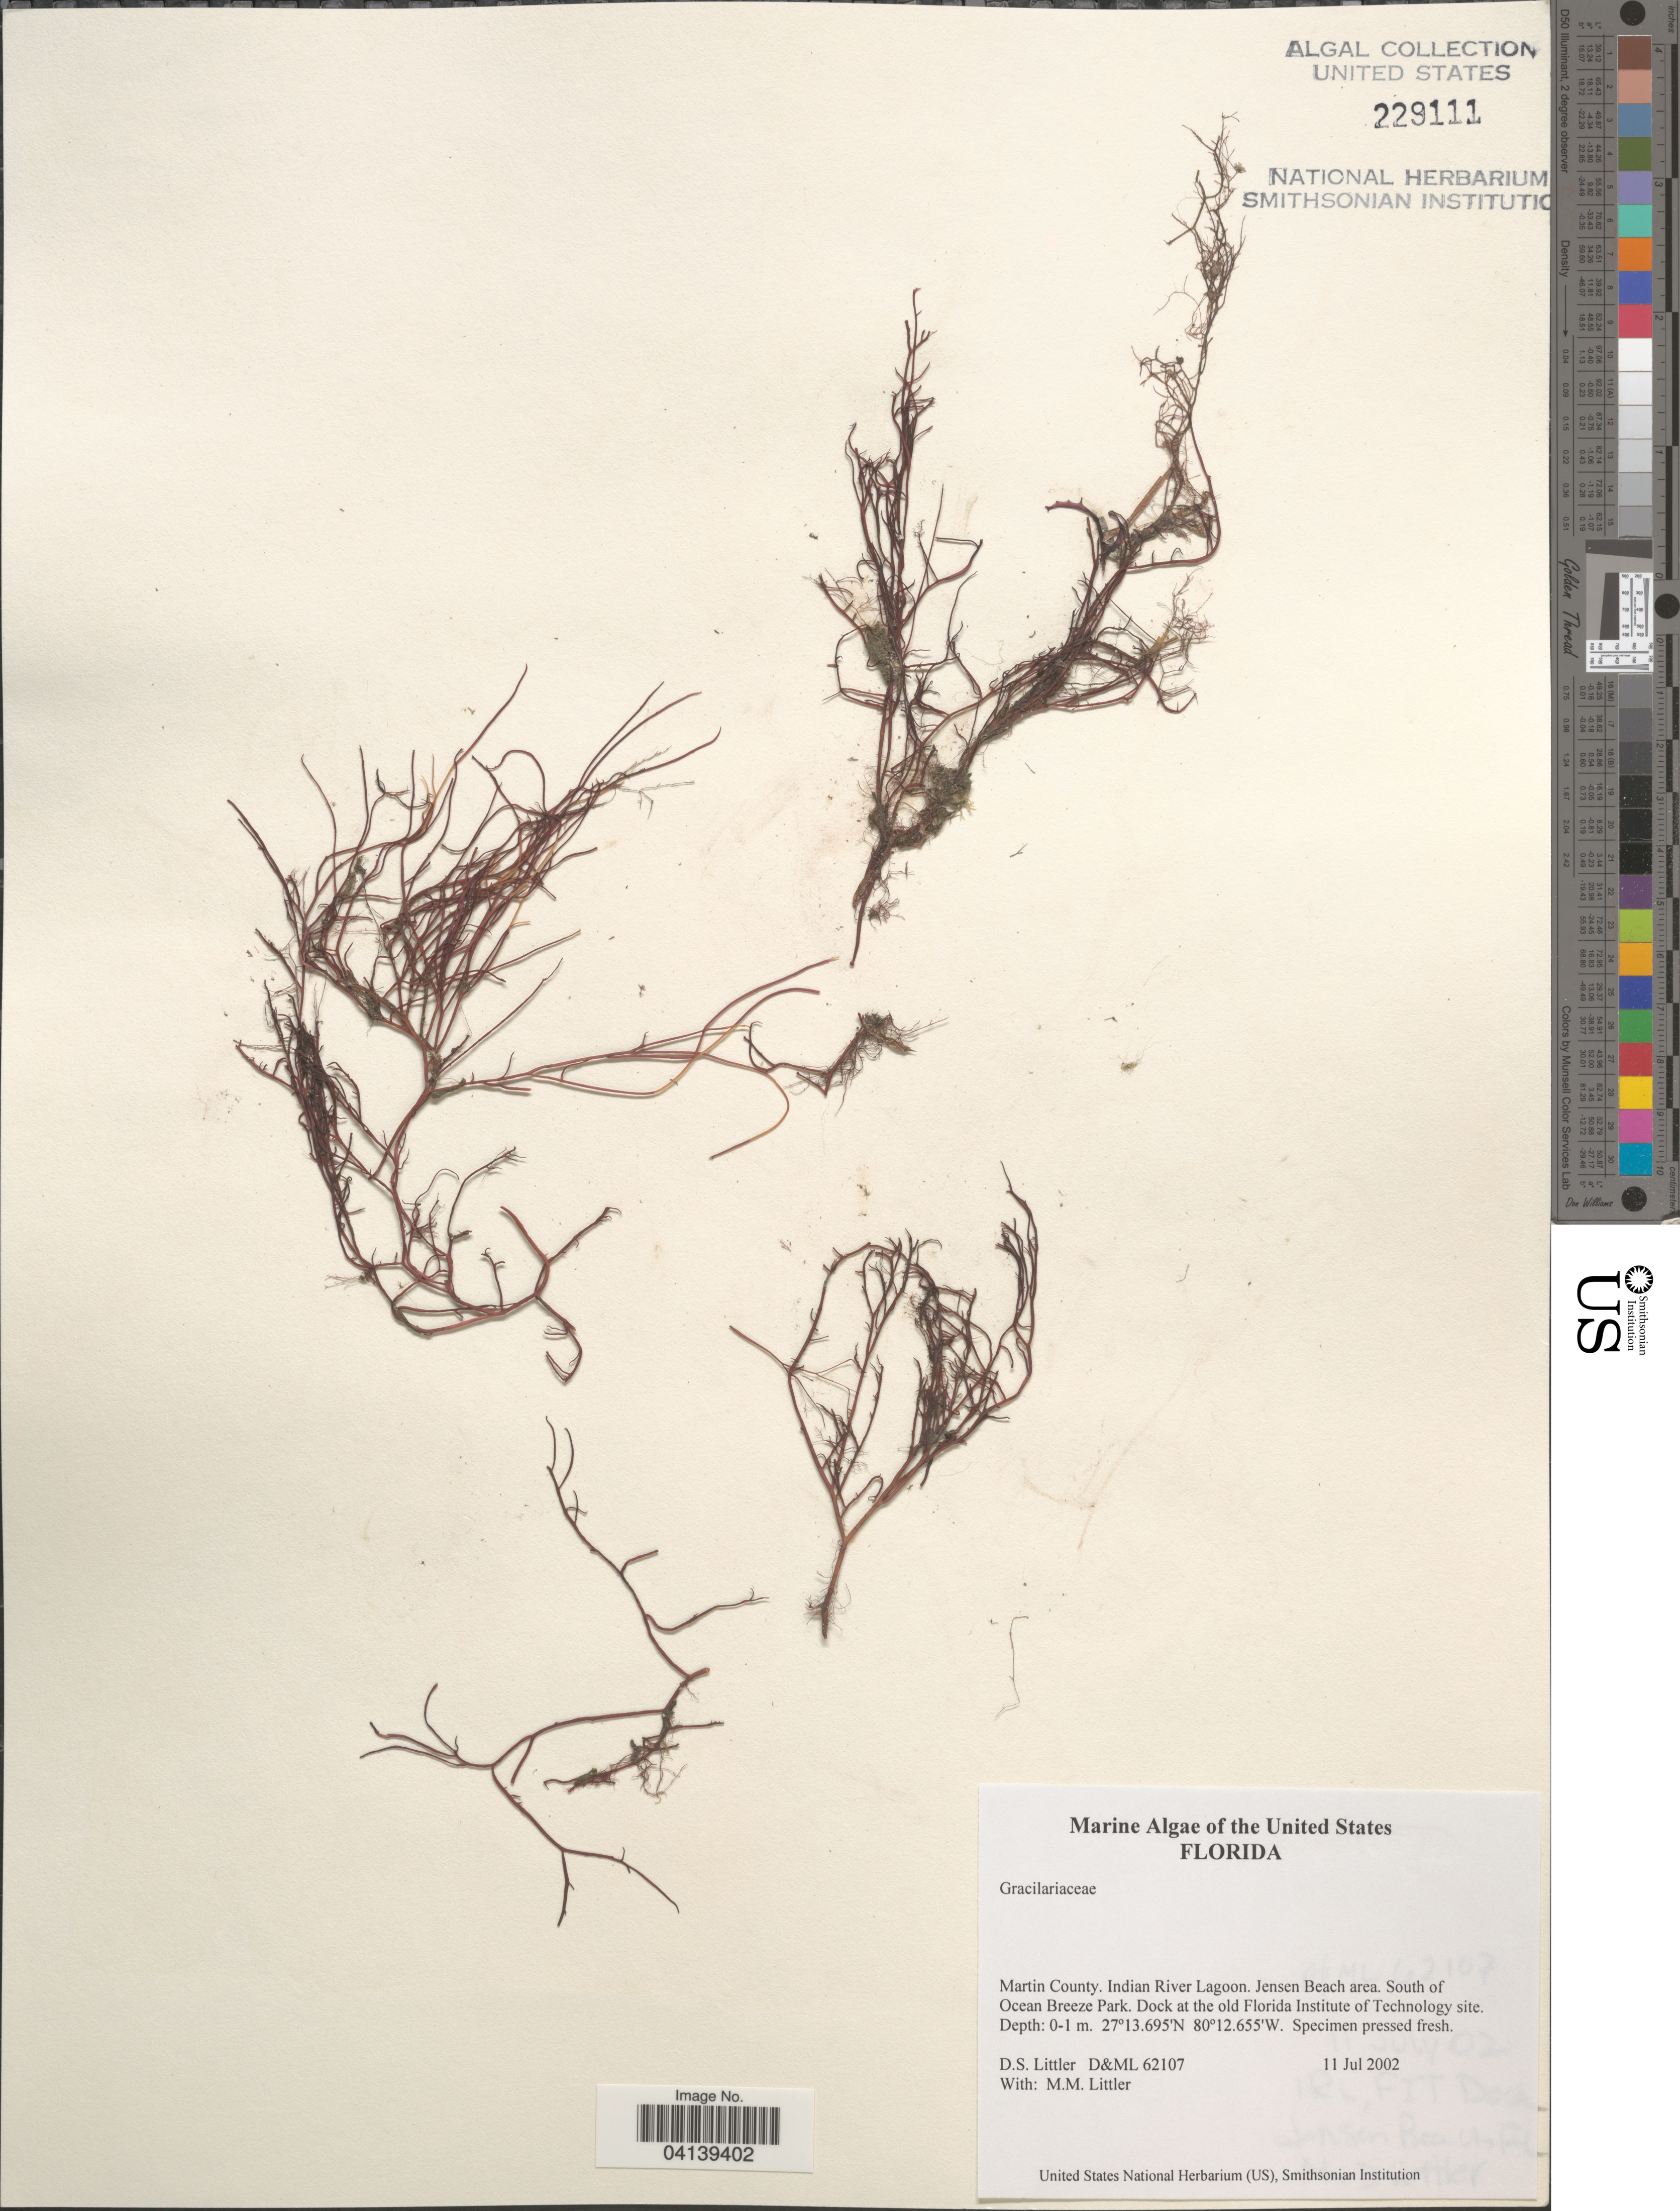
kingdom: Plantae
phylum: Rhodophyta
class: Florideophyceae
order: Gracilariales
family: Gracilariaceae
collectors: D. S. Littler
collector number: D&ML62107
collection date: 2002-07-11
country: United States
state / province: Florida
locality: Martin County. Indian River Lagoon. Jensen Beach area. South of Ocean Breeze Park. Dock at the old Florida Institute of Technology site.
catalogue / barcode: US 229111